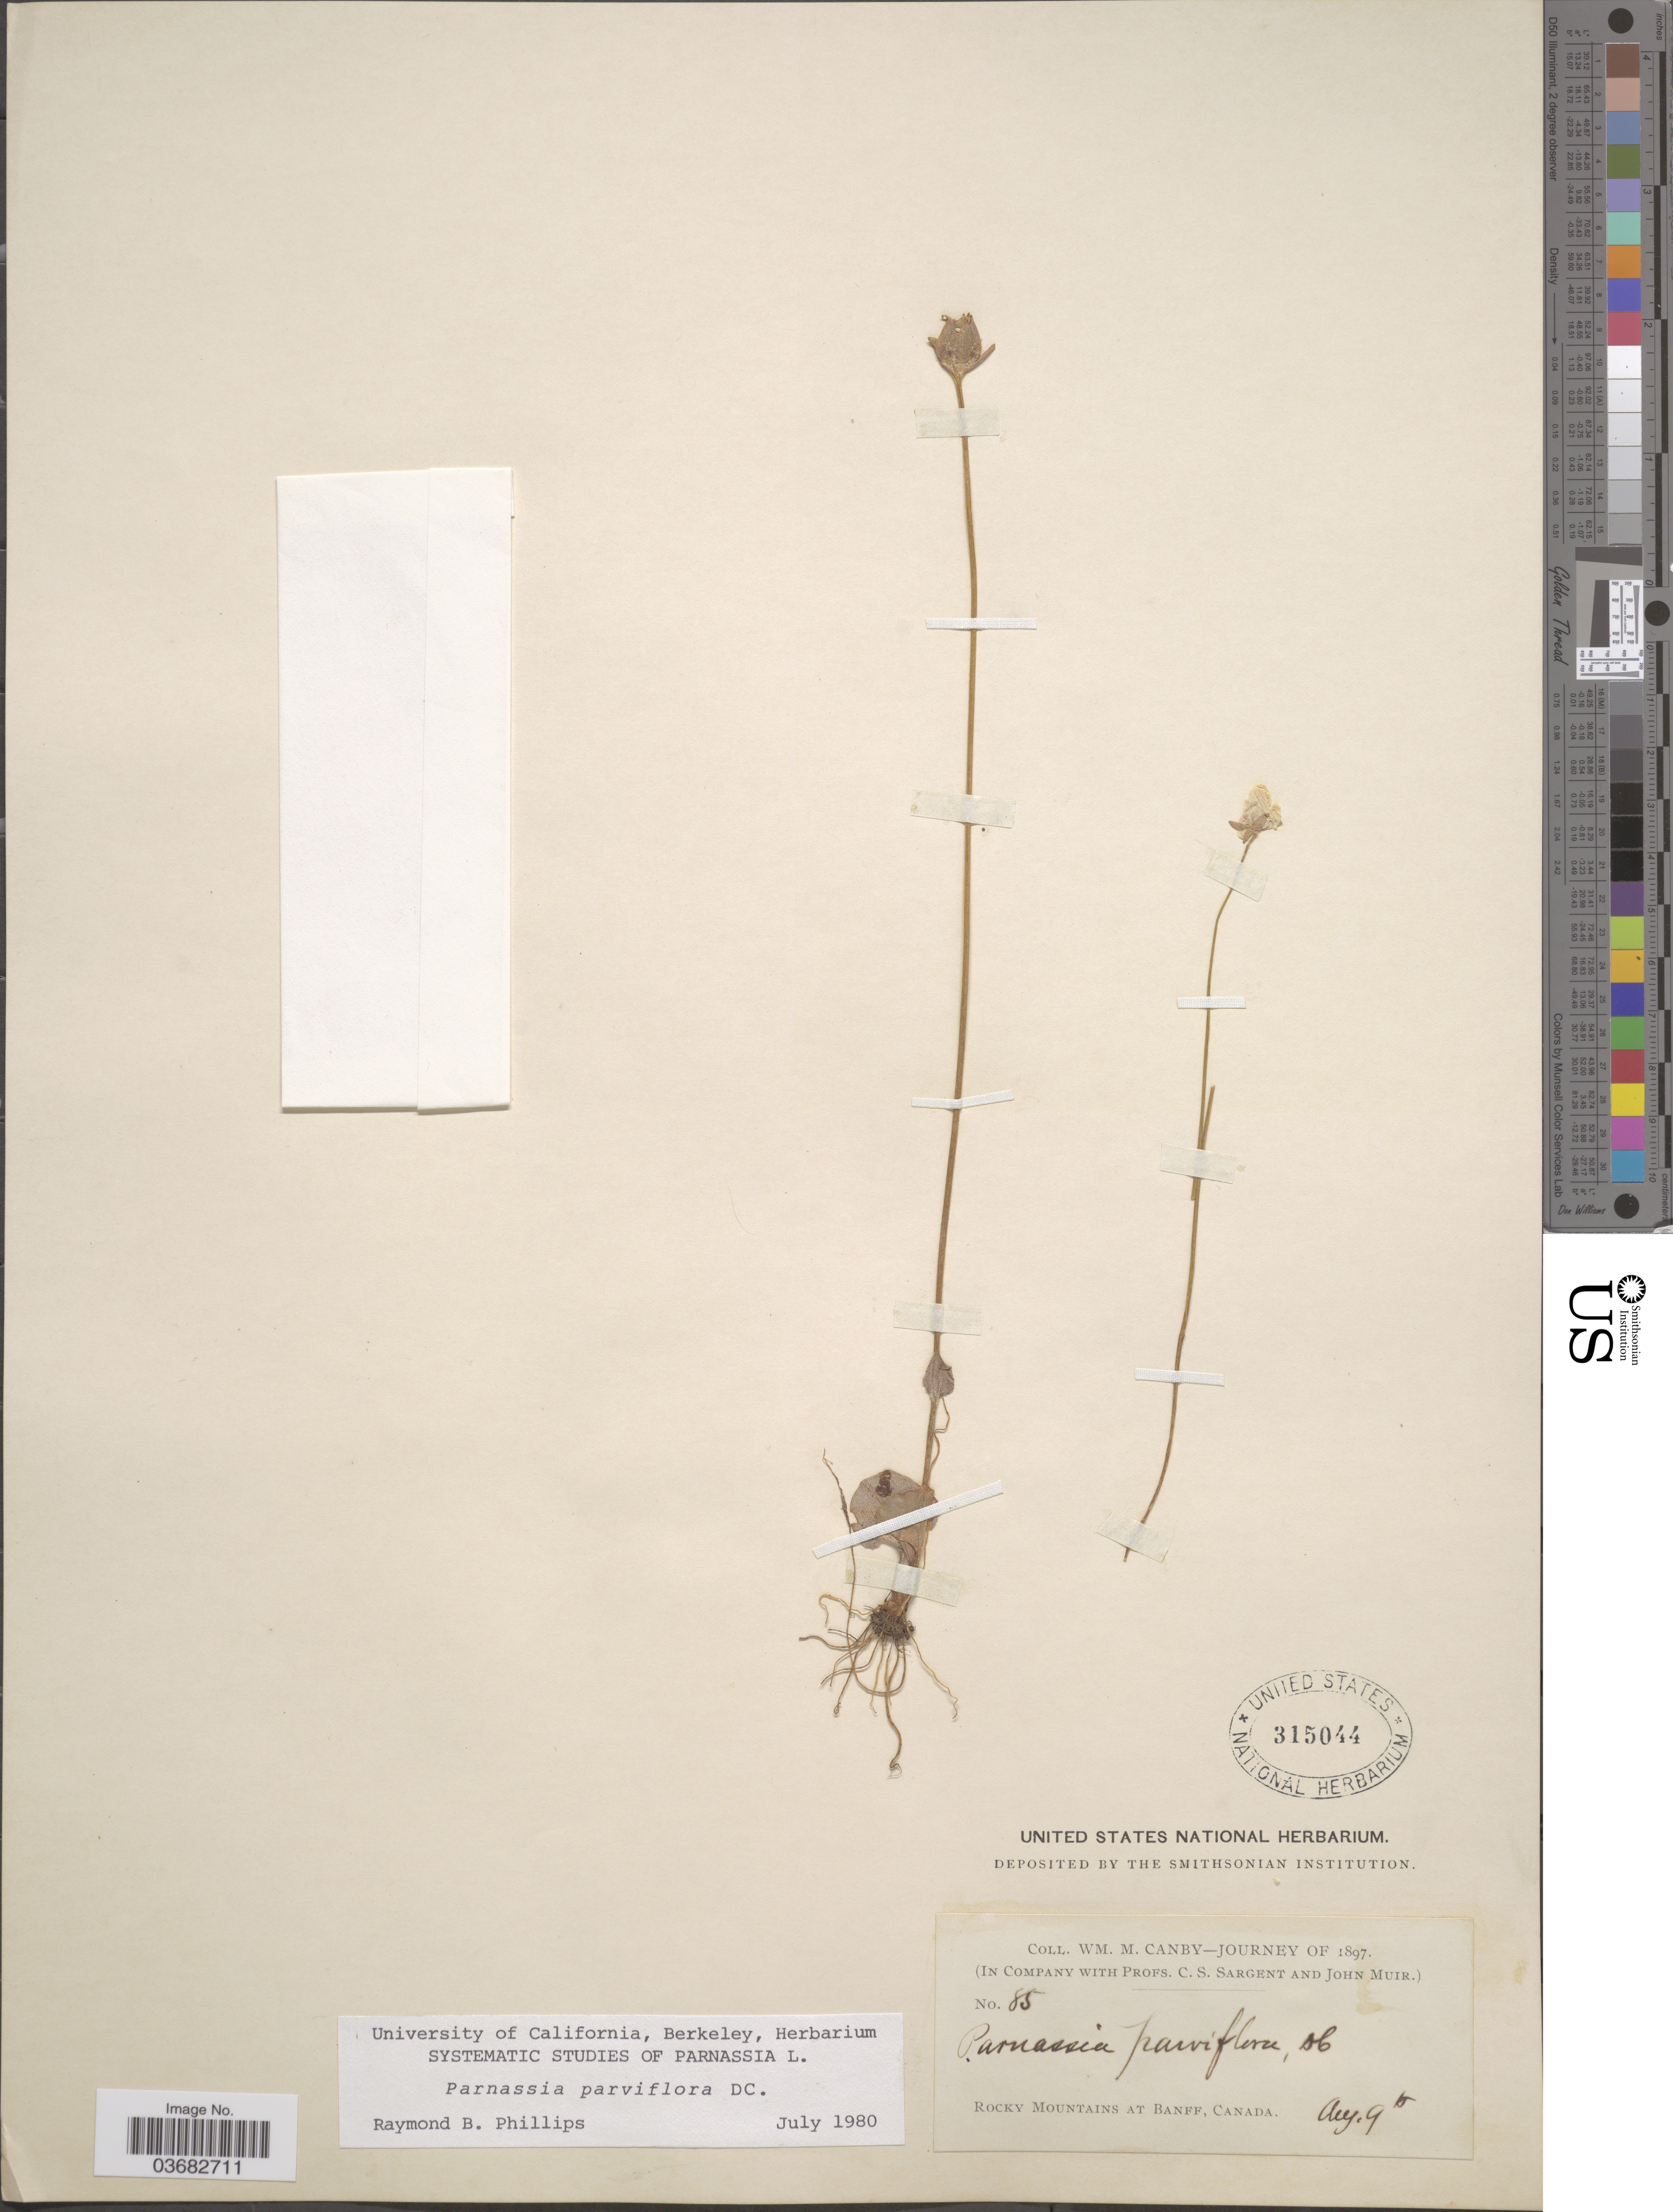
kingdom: Plantae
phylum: Tracheophyta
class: Magnoliopsida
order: Celastrales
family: Parnassiaceae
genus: Parnassia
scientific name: Parnassia parviflora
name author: DC.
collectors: W. M. Canby, C. S. Sargent & J. Muir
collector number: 85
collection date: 1897-08-09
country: Canada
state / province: Alberta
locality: Rocky Mountains at Banff.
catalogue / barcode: US 315044